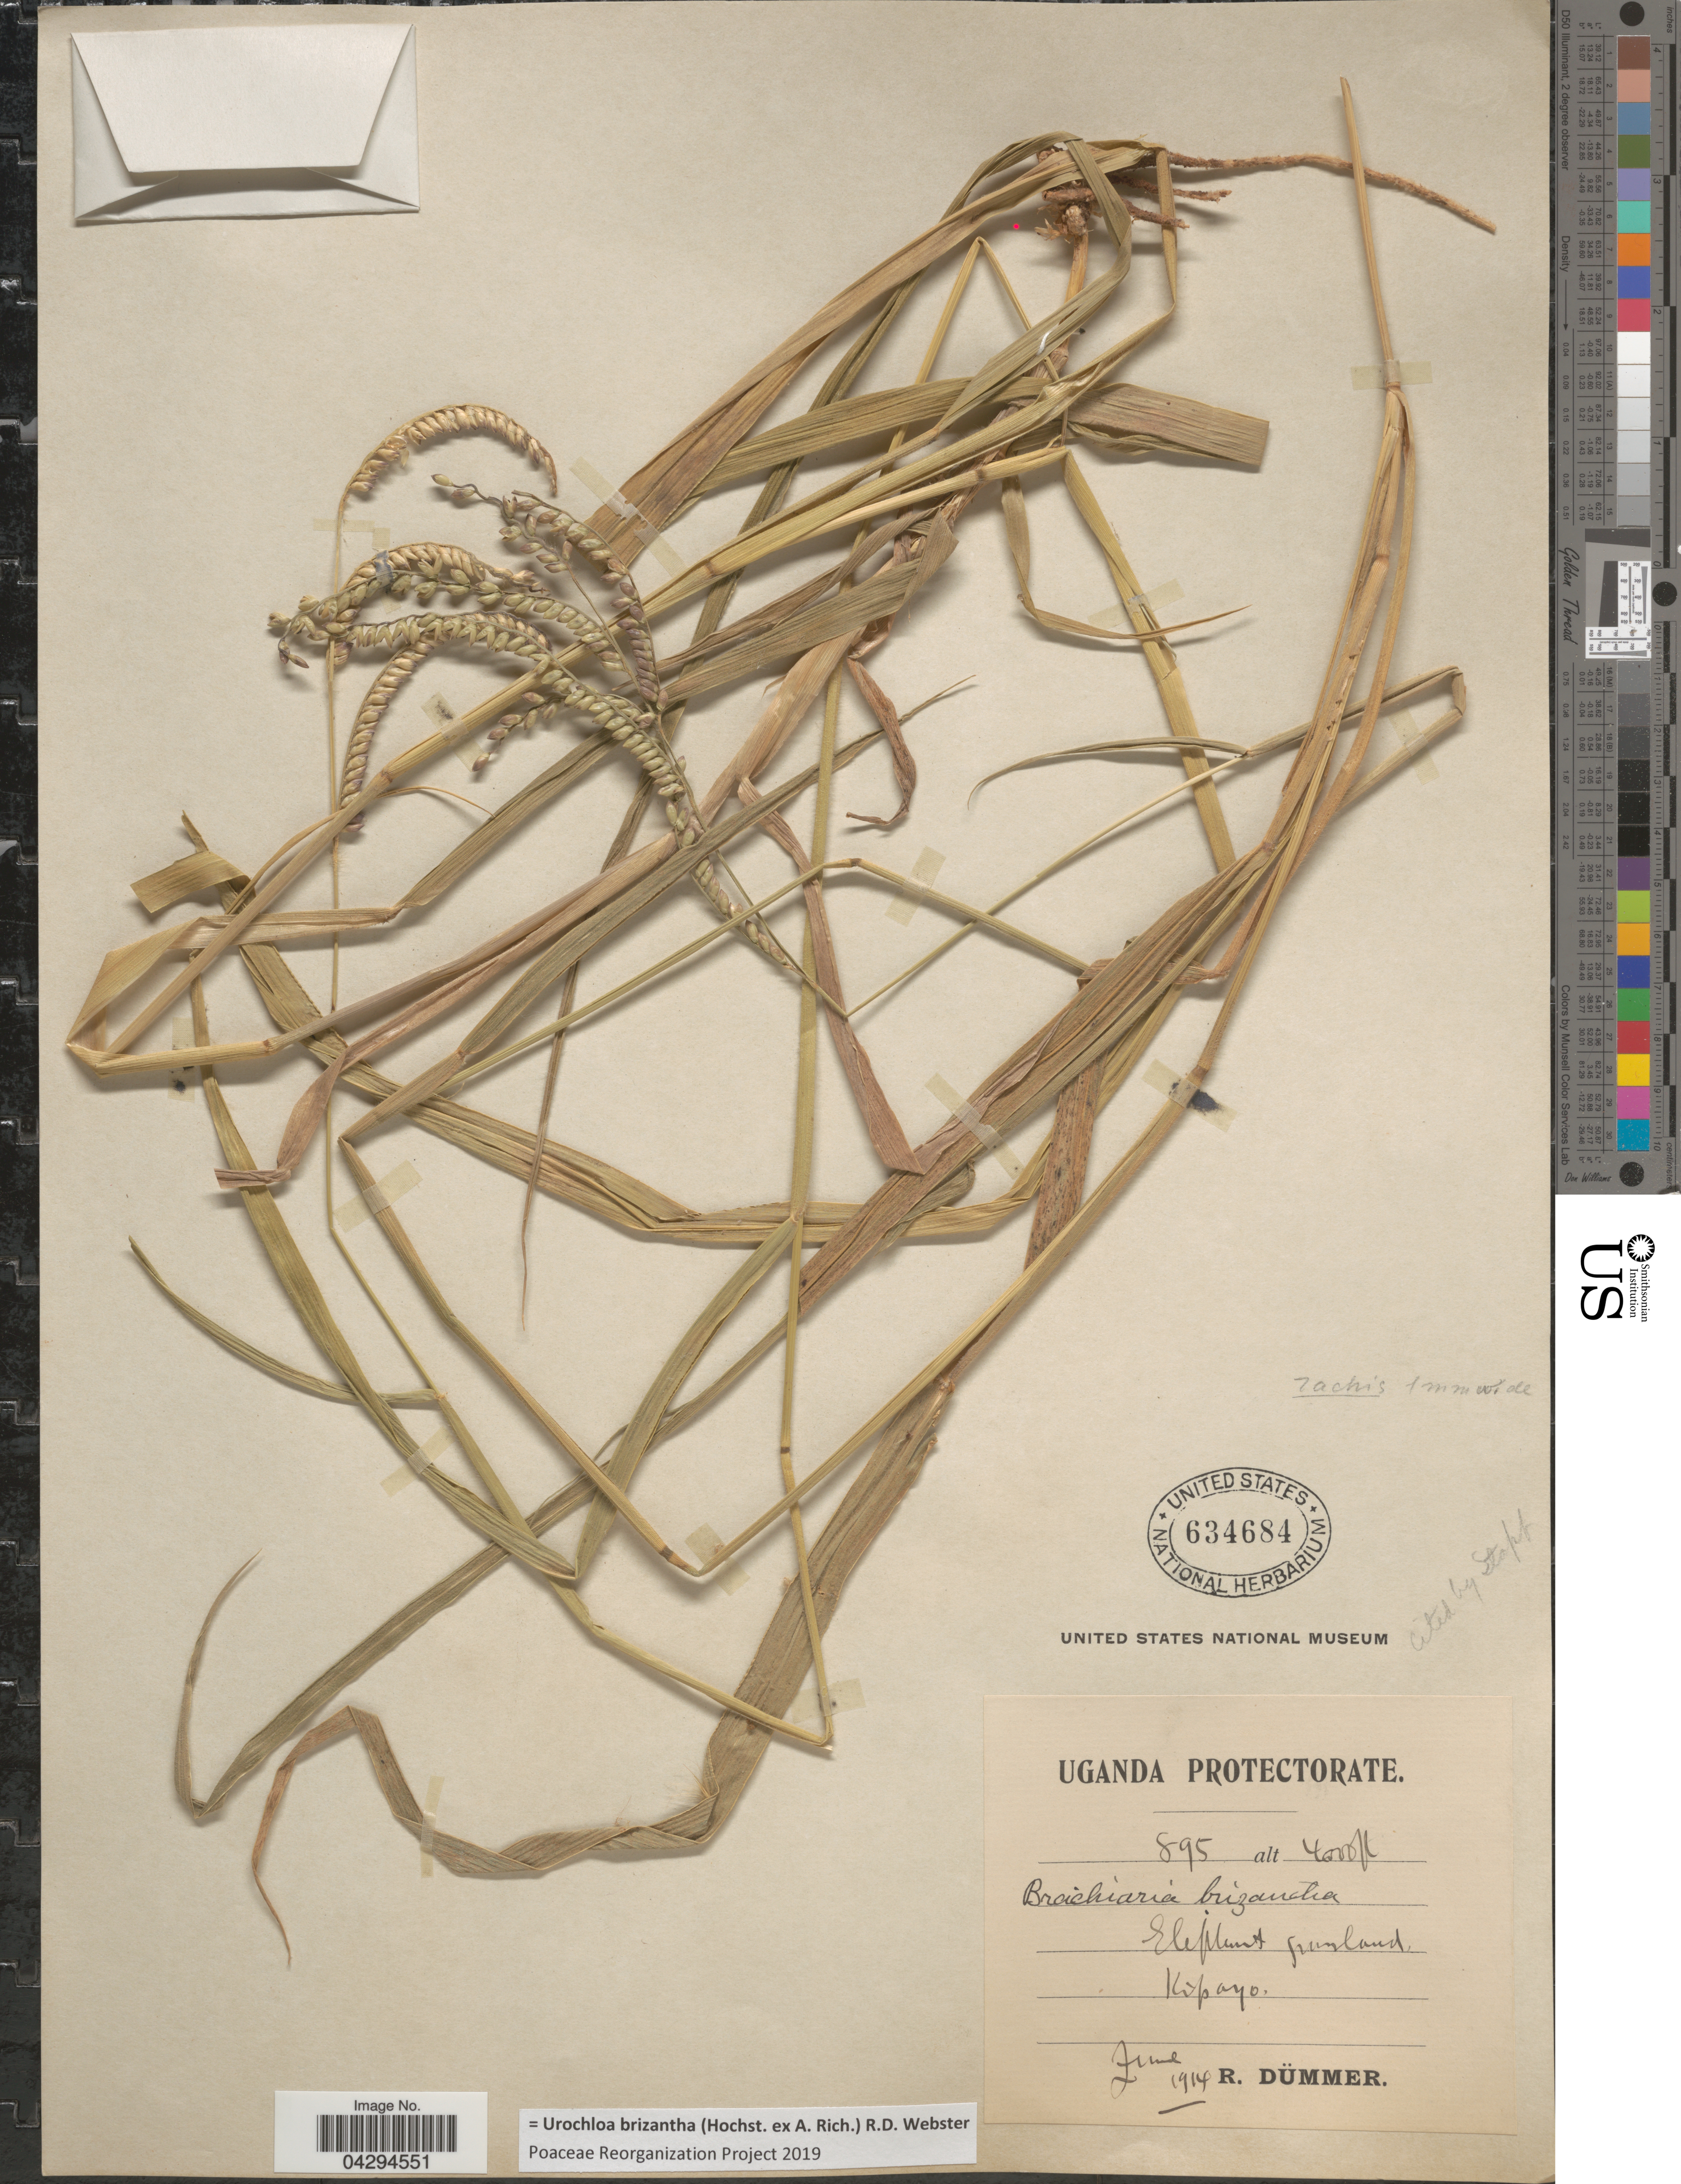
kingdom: Plantae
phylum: Tracheophyta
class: Liliopsida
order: Poales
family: Poaceae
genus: Urochloa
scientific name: Urochloa brizantha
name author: (Hochst. ex A. Rich.) R.D. Webster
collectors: R. A. Dümmer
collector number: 895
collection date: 1914-06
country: Uganda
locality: Uganda Protectorate. Elephant grassland. Kipayo.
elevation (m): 1219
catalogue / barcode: US 634684